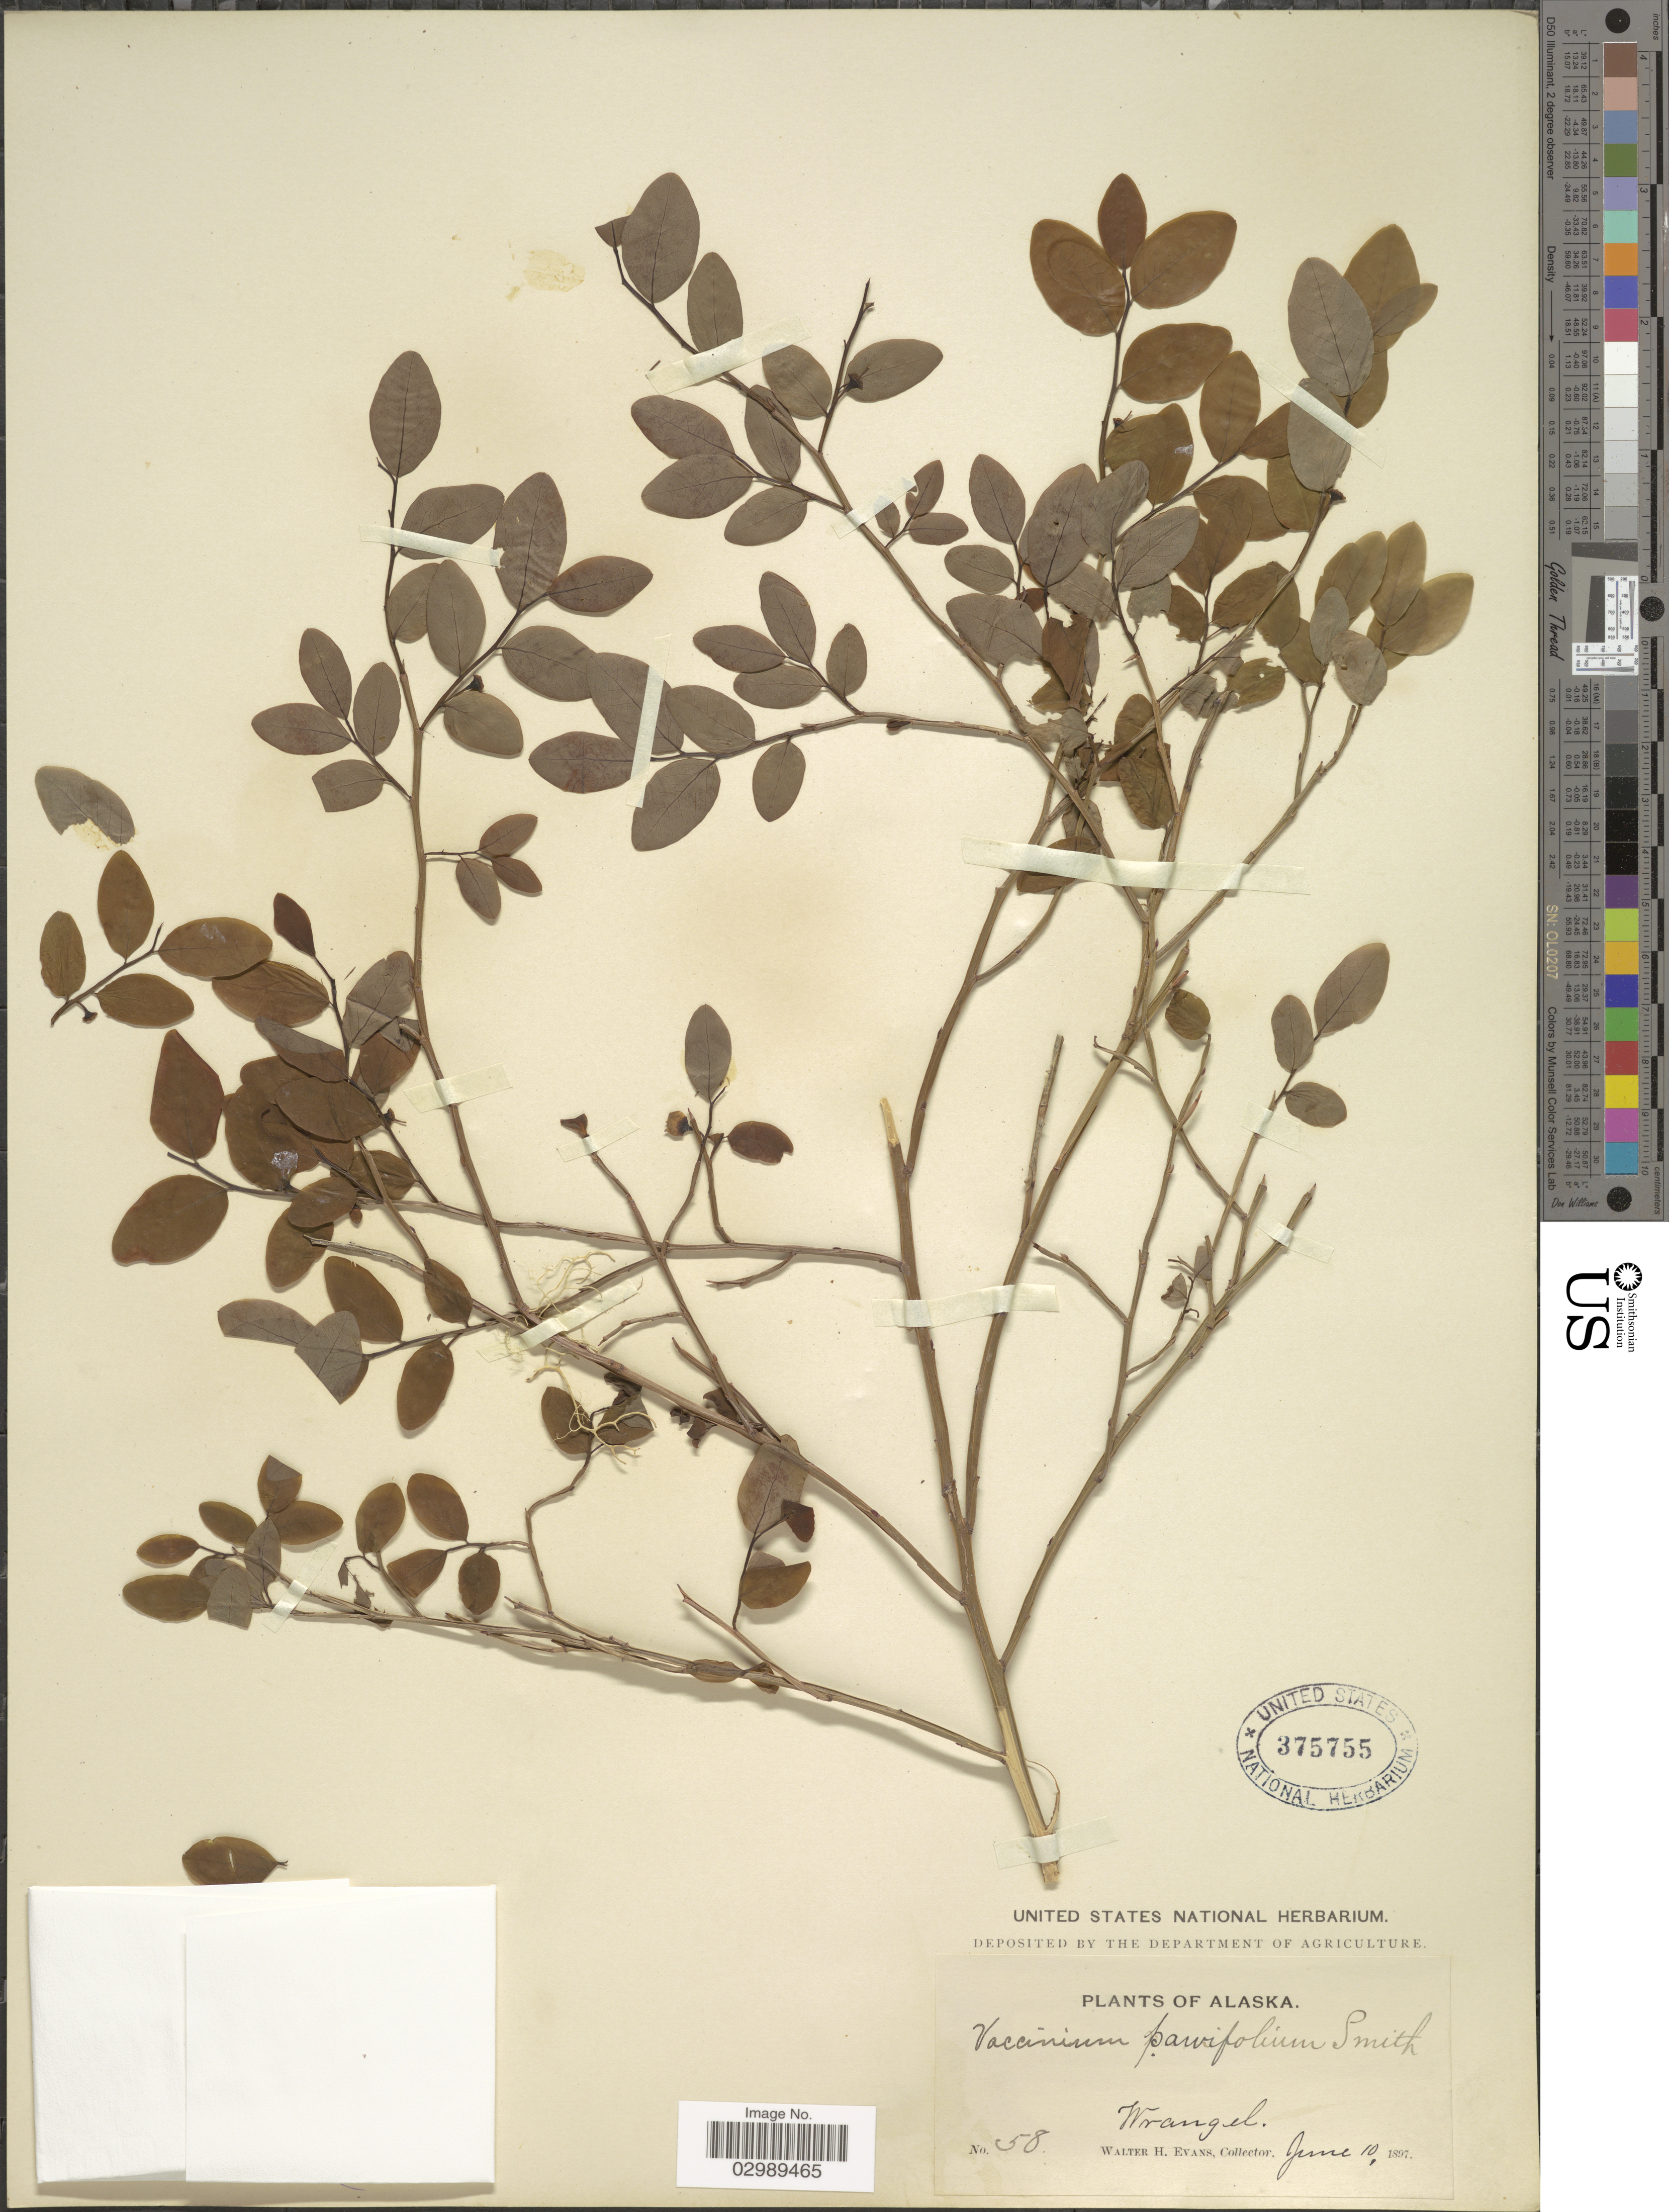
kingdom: Plantae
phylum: Tracheophyta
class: Magnoliopsida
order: Ericales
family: Ericaceae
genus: Vaccinium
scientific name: Vaccinium parvifolium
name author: Small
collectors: W. H. Evans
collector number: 58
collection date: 1897-06-10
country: United States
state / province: Alaska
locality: Wrangell.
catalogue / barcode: US 375755